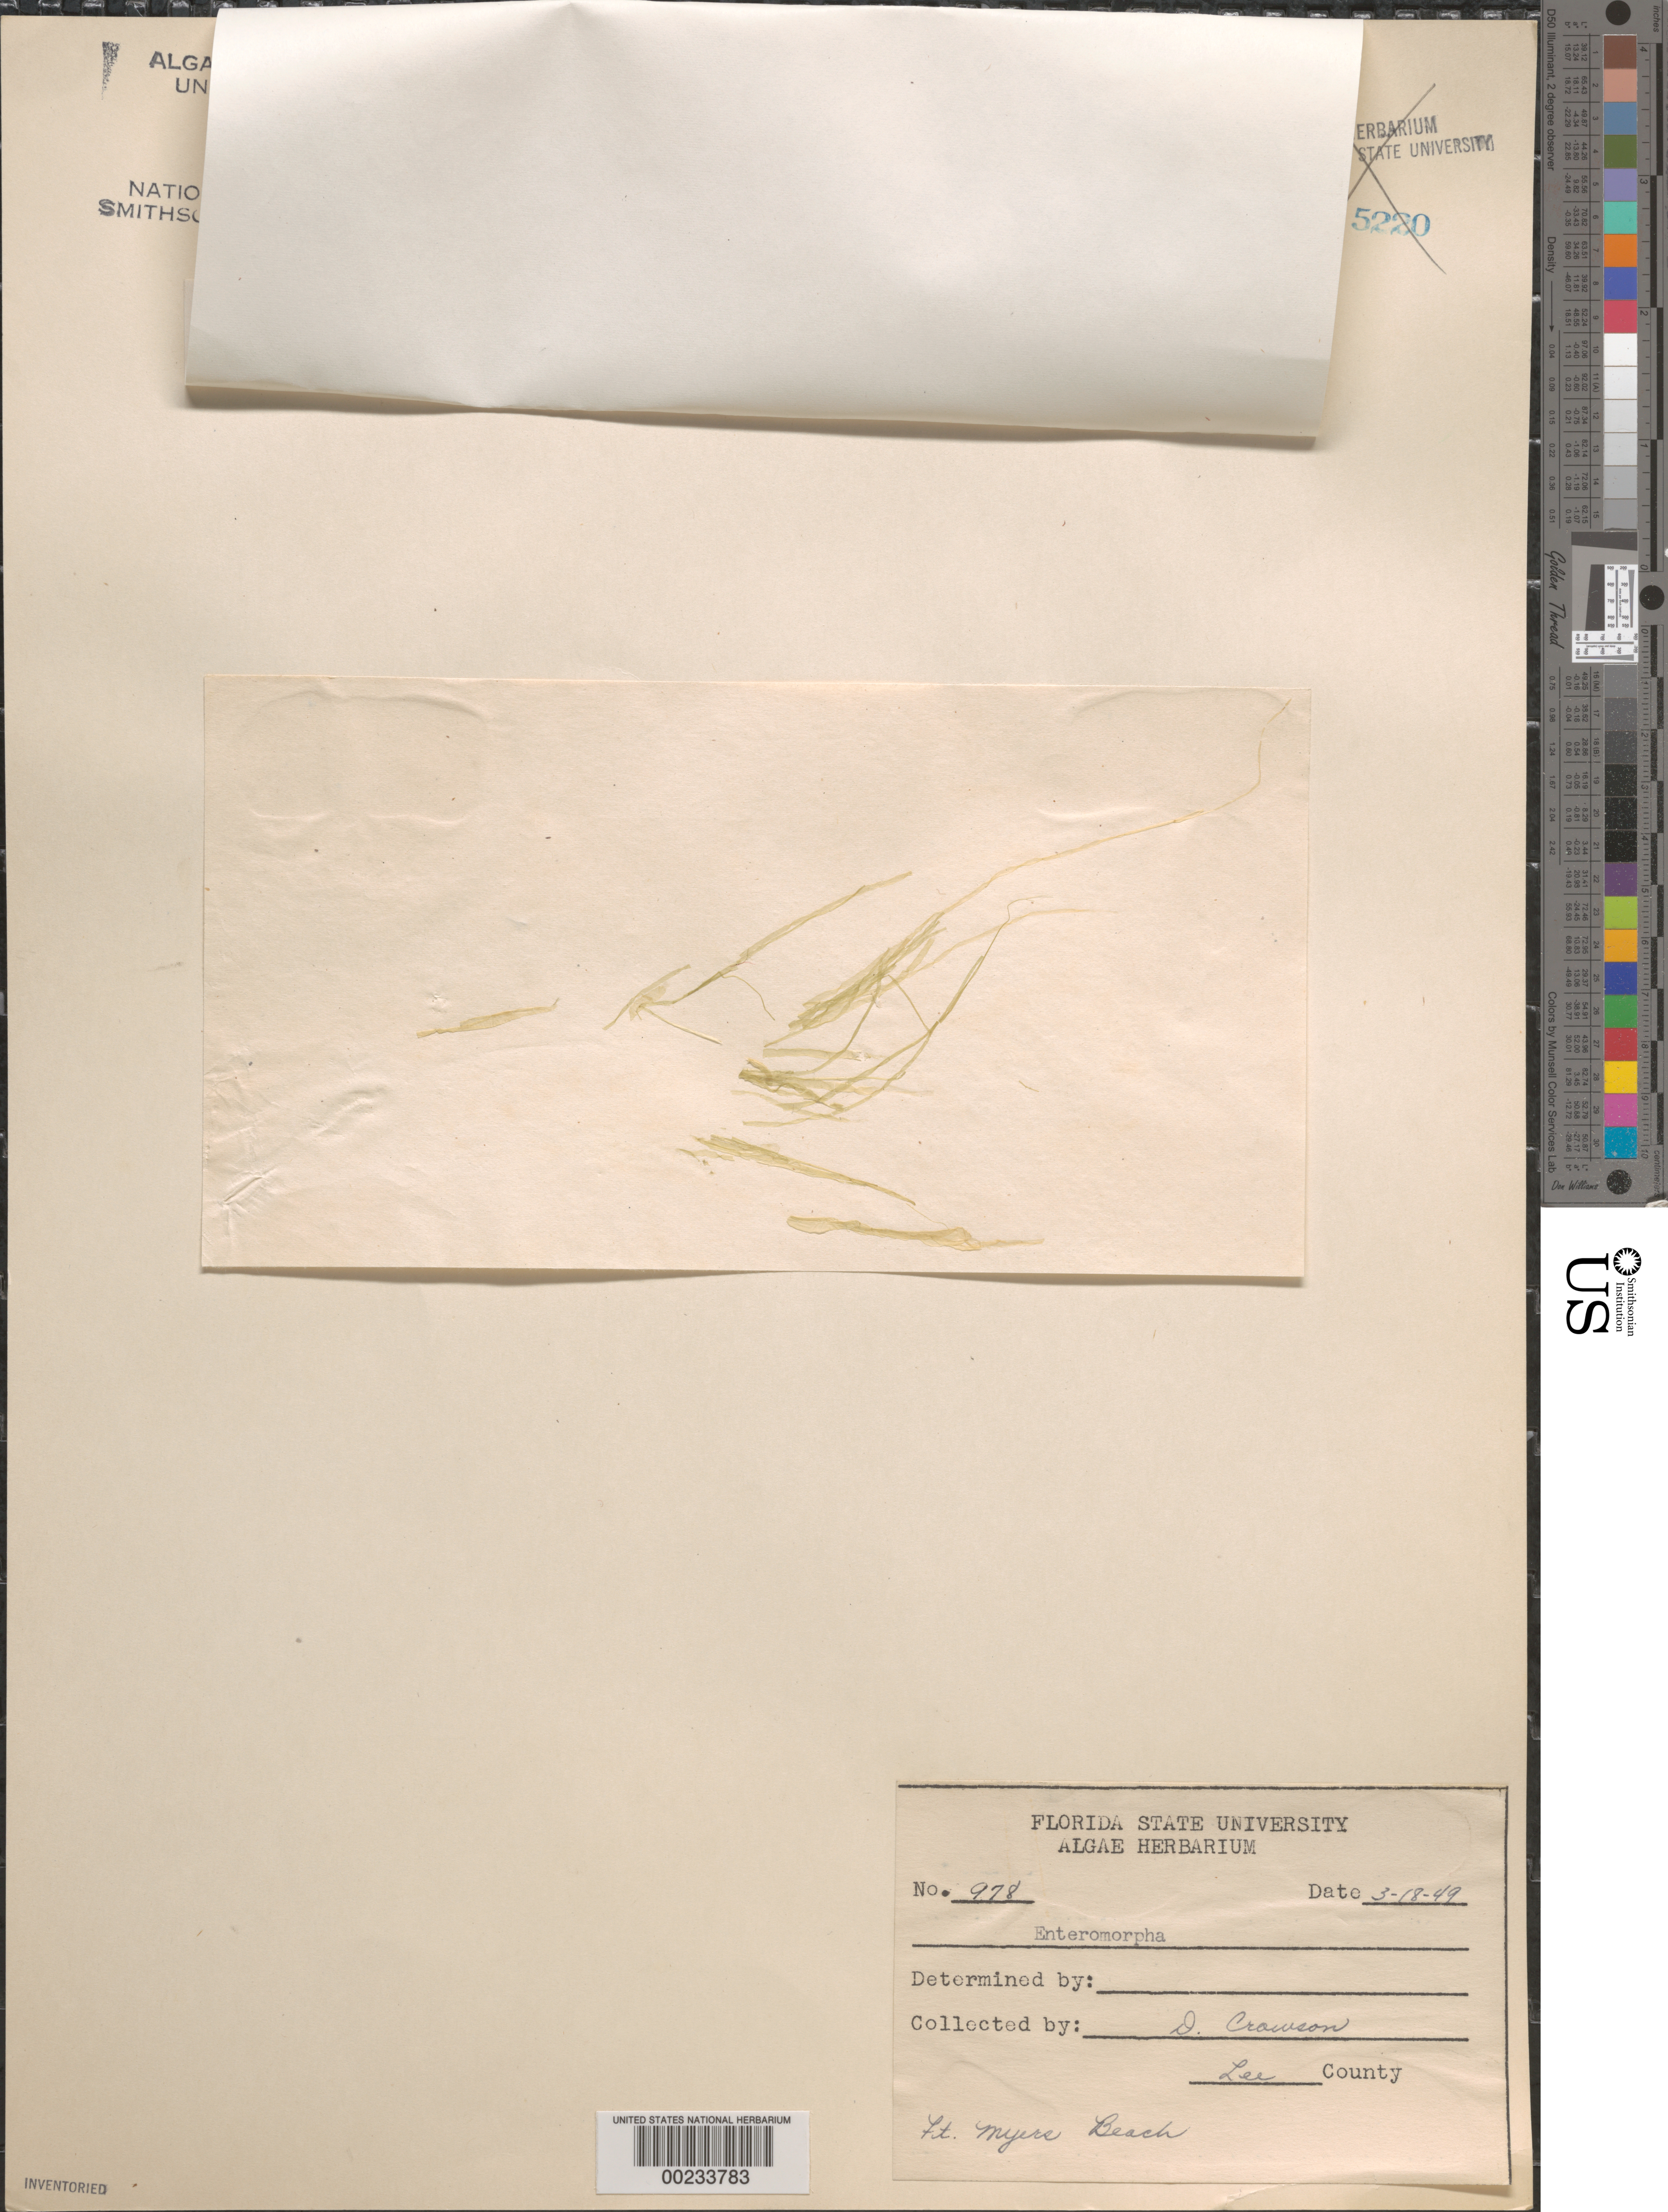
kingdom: Plantae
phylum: Chlorophyta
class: Ulvophyceae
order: Ulvales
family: Ulvaceae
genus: Ulva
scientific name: Ulva sp.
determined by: Algae name updating Project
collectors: D. Crowson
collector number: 978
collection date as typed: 18 Mar 1949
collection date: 1949-03-18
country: United States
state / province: Florida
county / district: Lee County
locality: Fort Myers Beach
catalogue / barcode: US 19644